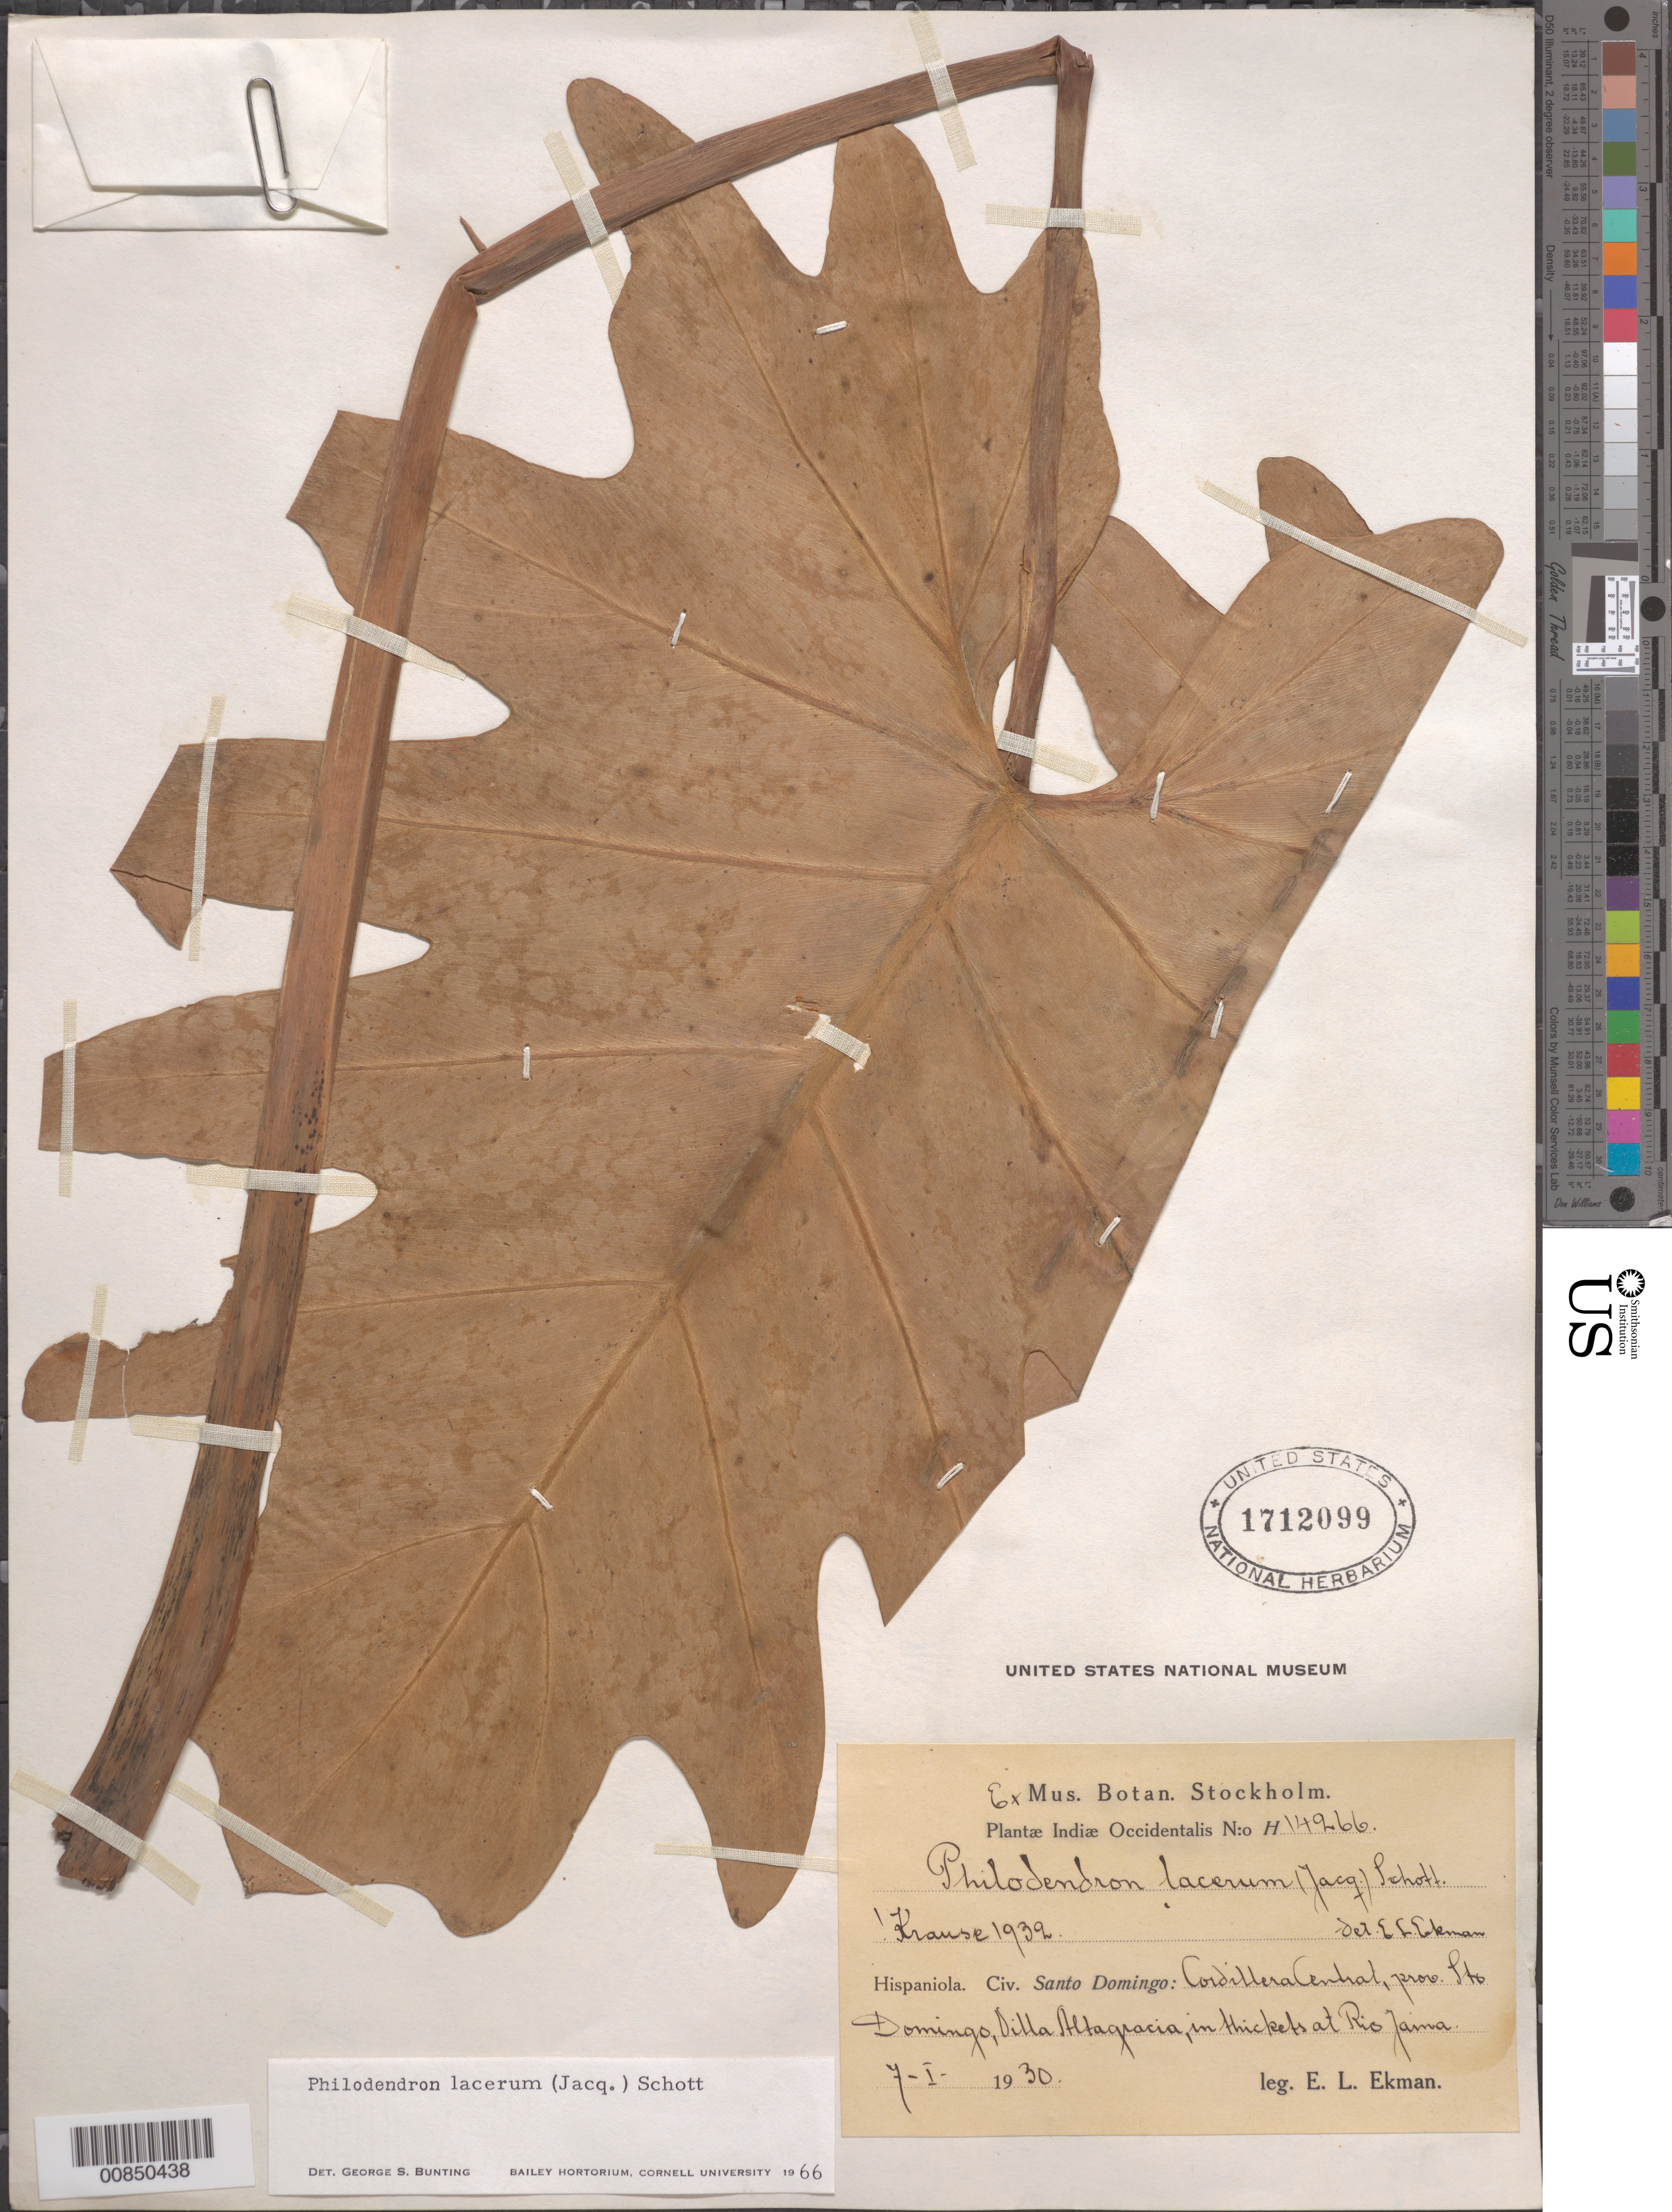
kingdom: Plantae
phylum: Tracheophyta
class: Liliopsida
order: Alismatales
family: Araceae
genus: Philodendron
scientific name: Philodendron lacerum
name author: (Jacq.) Schott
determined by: Bunting, G. S.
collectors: E. L. Ekman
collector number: H 14266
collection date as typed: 07 Jan 1930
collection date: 1930-01-07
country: Dominican Republic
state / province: Distrito Nacional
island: Hispaniola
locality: Cordillera Central, Villa Altagracia, at Rio Jaina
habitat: In thickets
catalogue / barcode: US 1712099